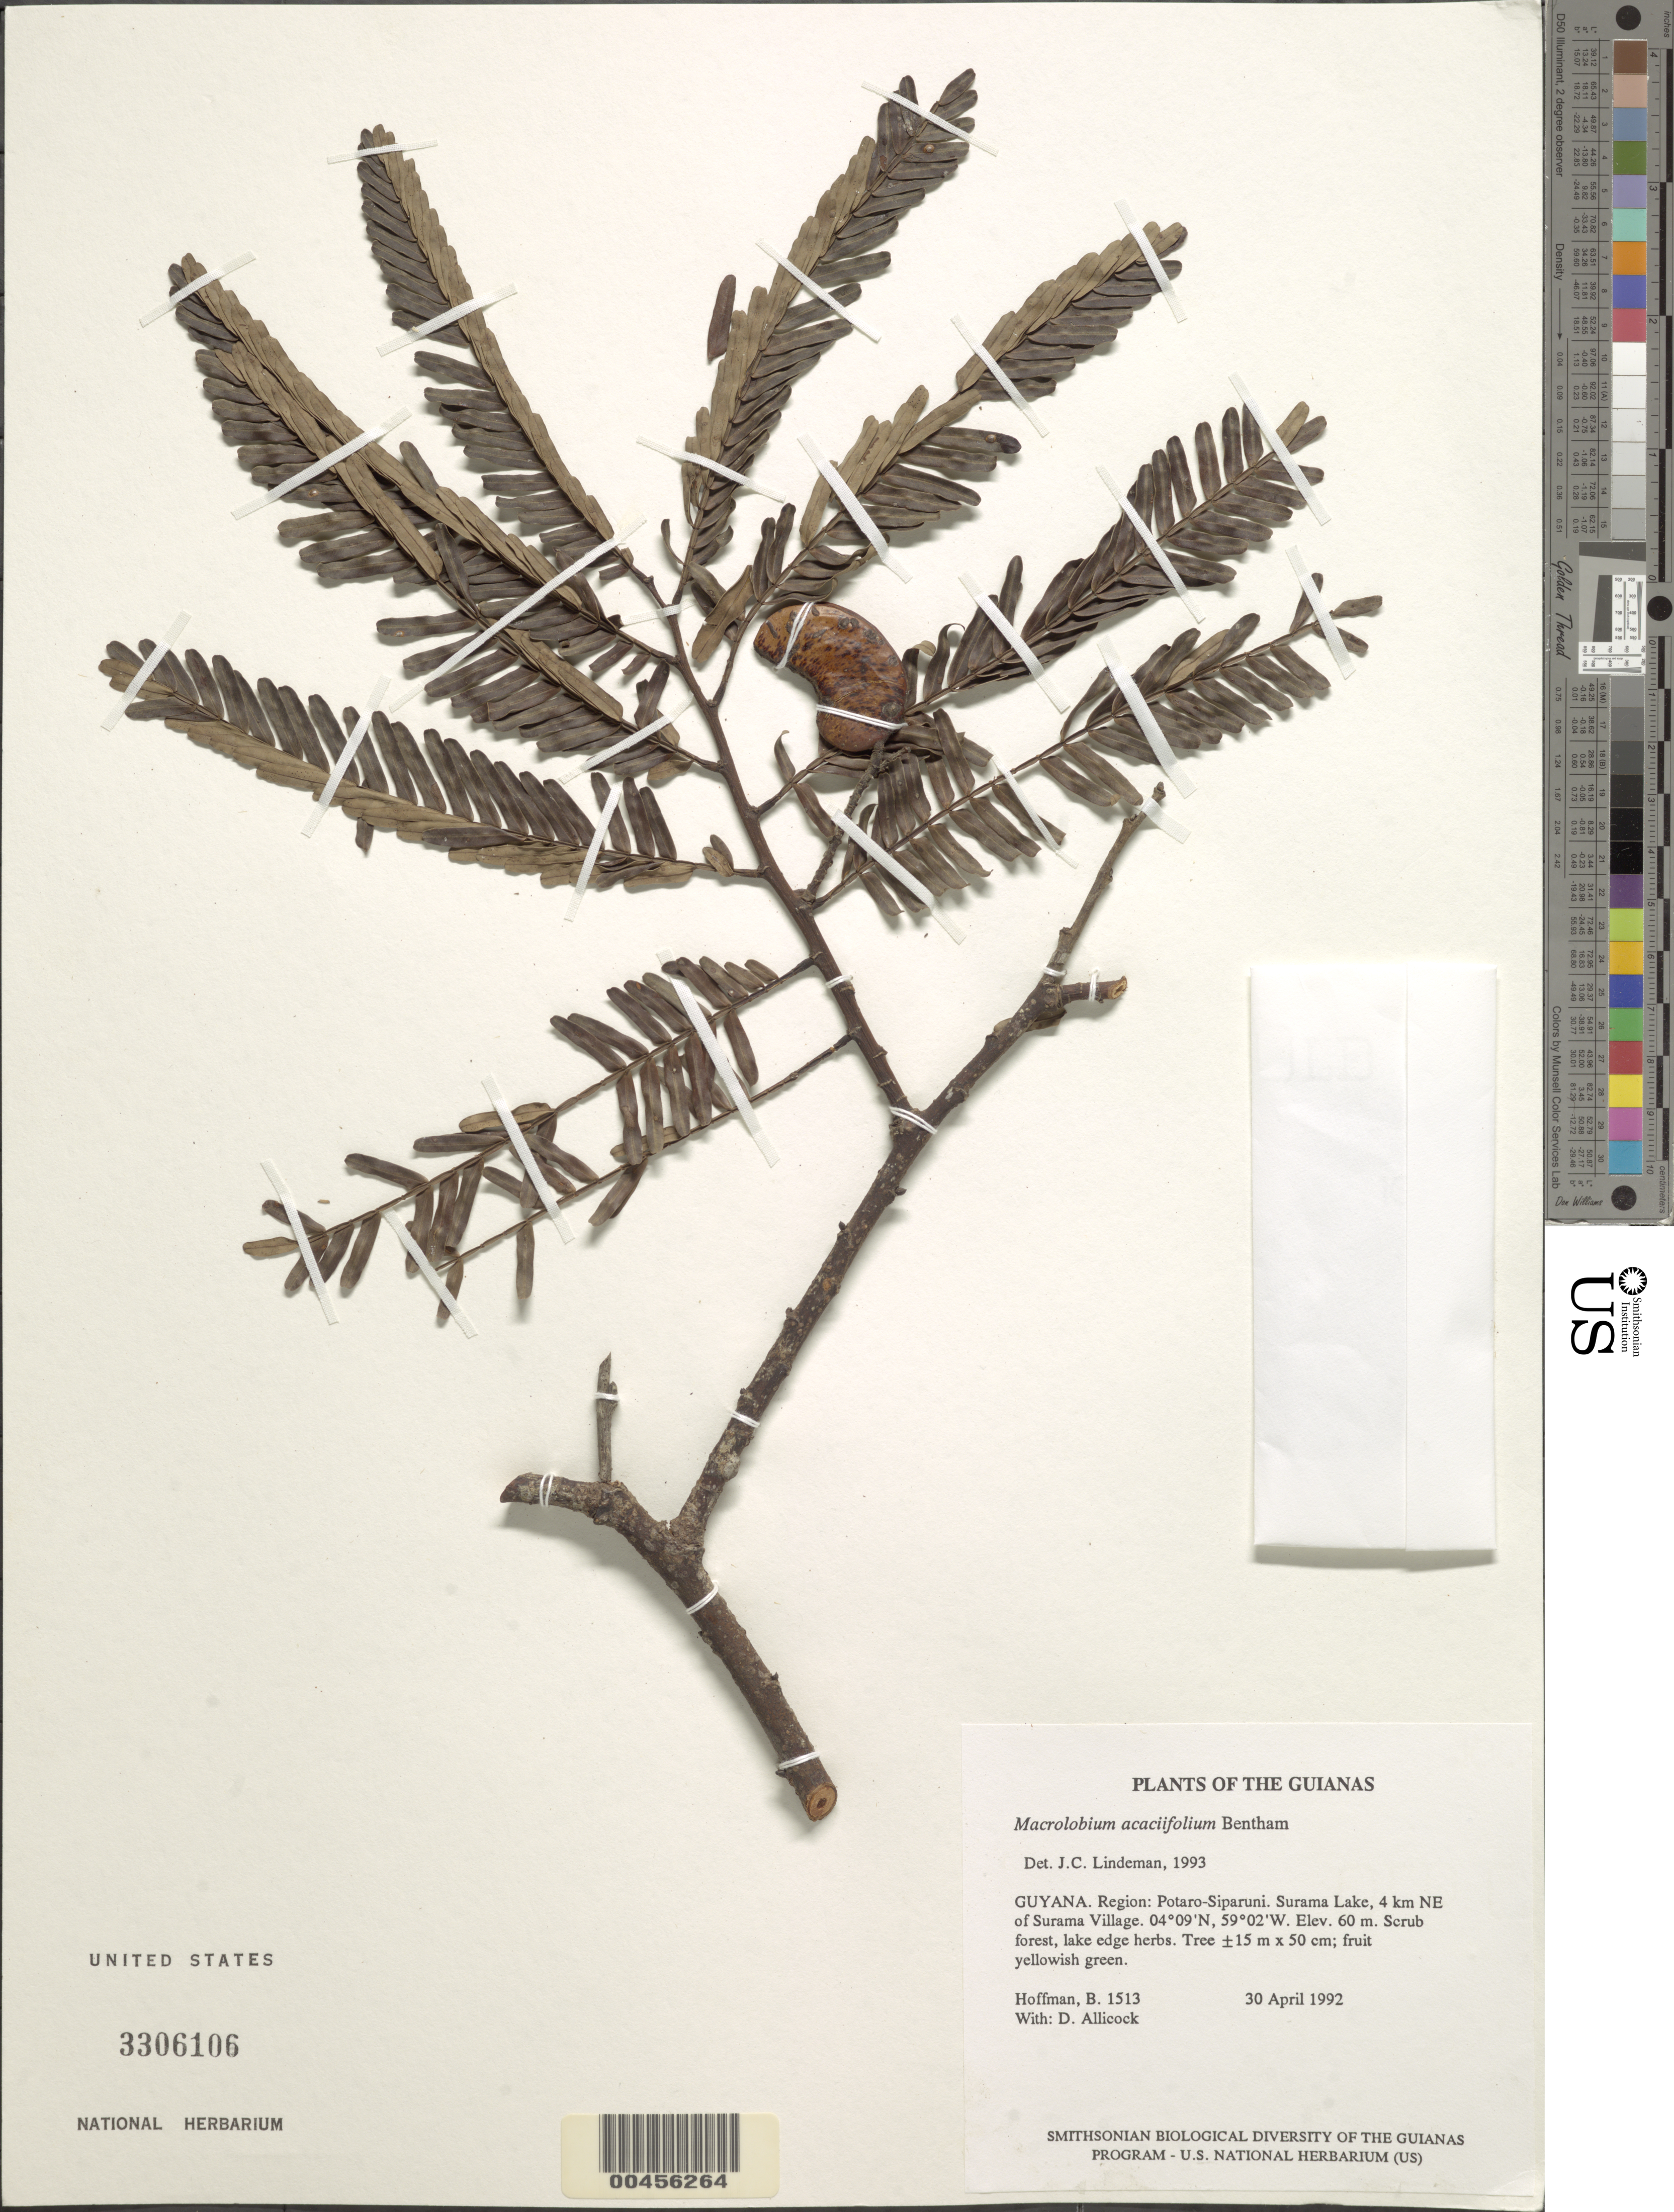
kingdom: Plantae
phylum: Tracheophyta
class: Magnoliopsida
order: Fabales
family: Fabaceae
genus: Macrolobium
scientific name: Macrolobium acaciifolium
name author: (Benth.) Benth.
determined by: Lindeman, J. C.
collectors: B. Hoffman & D. Allicock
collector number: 1513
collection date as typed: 30 April 1992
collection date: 1992-04-30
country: Guyana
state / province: Potaro-Siparuni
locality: Surama Lake, 4 km NE of Surama village. Iwokrama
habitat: Scrub forest, lake edge herbs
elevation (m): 60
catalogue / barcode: US 3306106